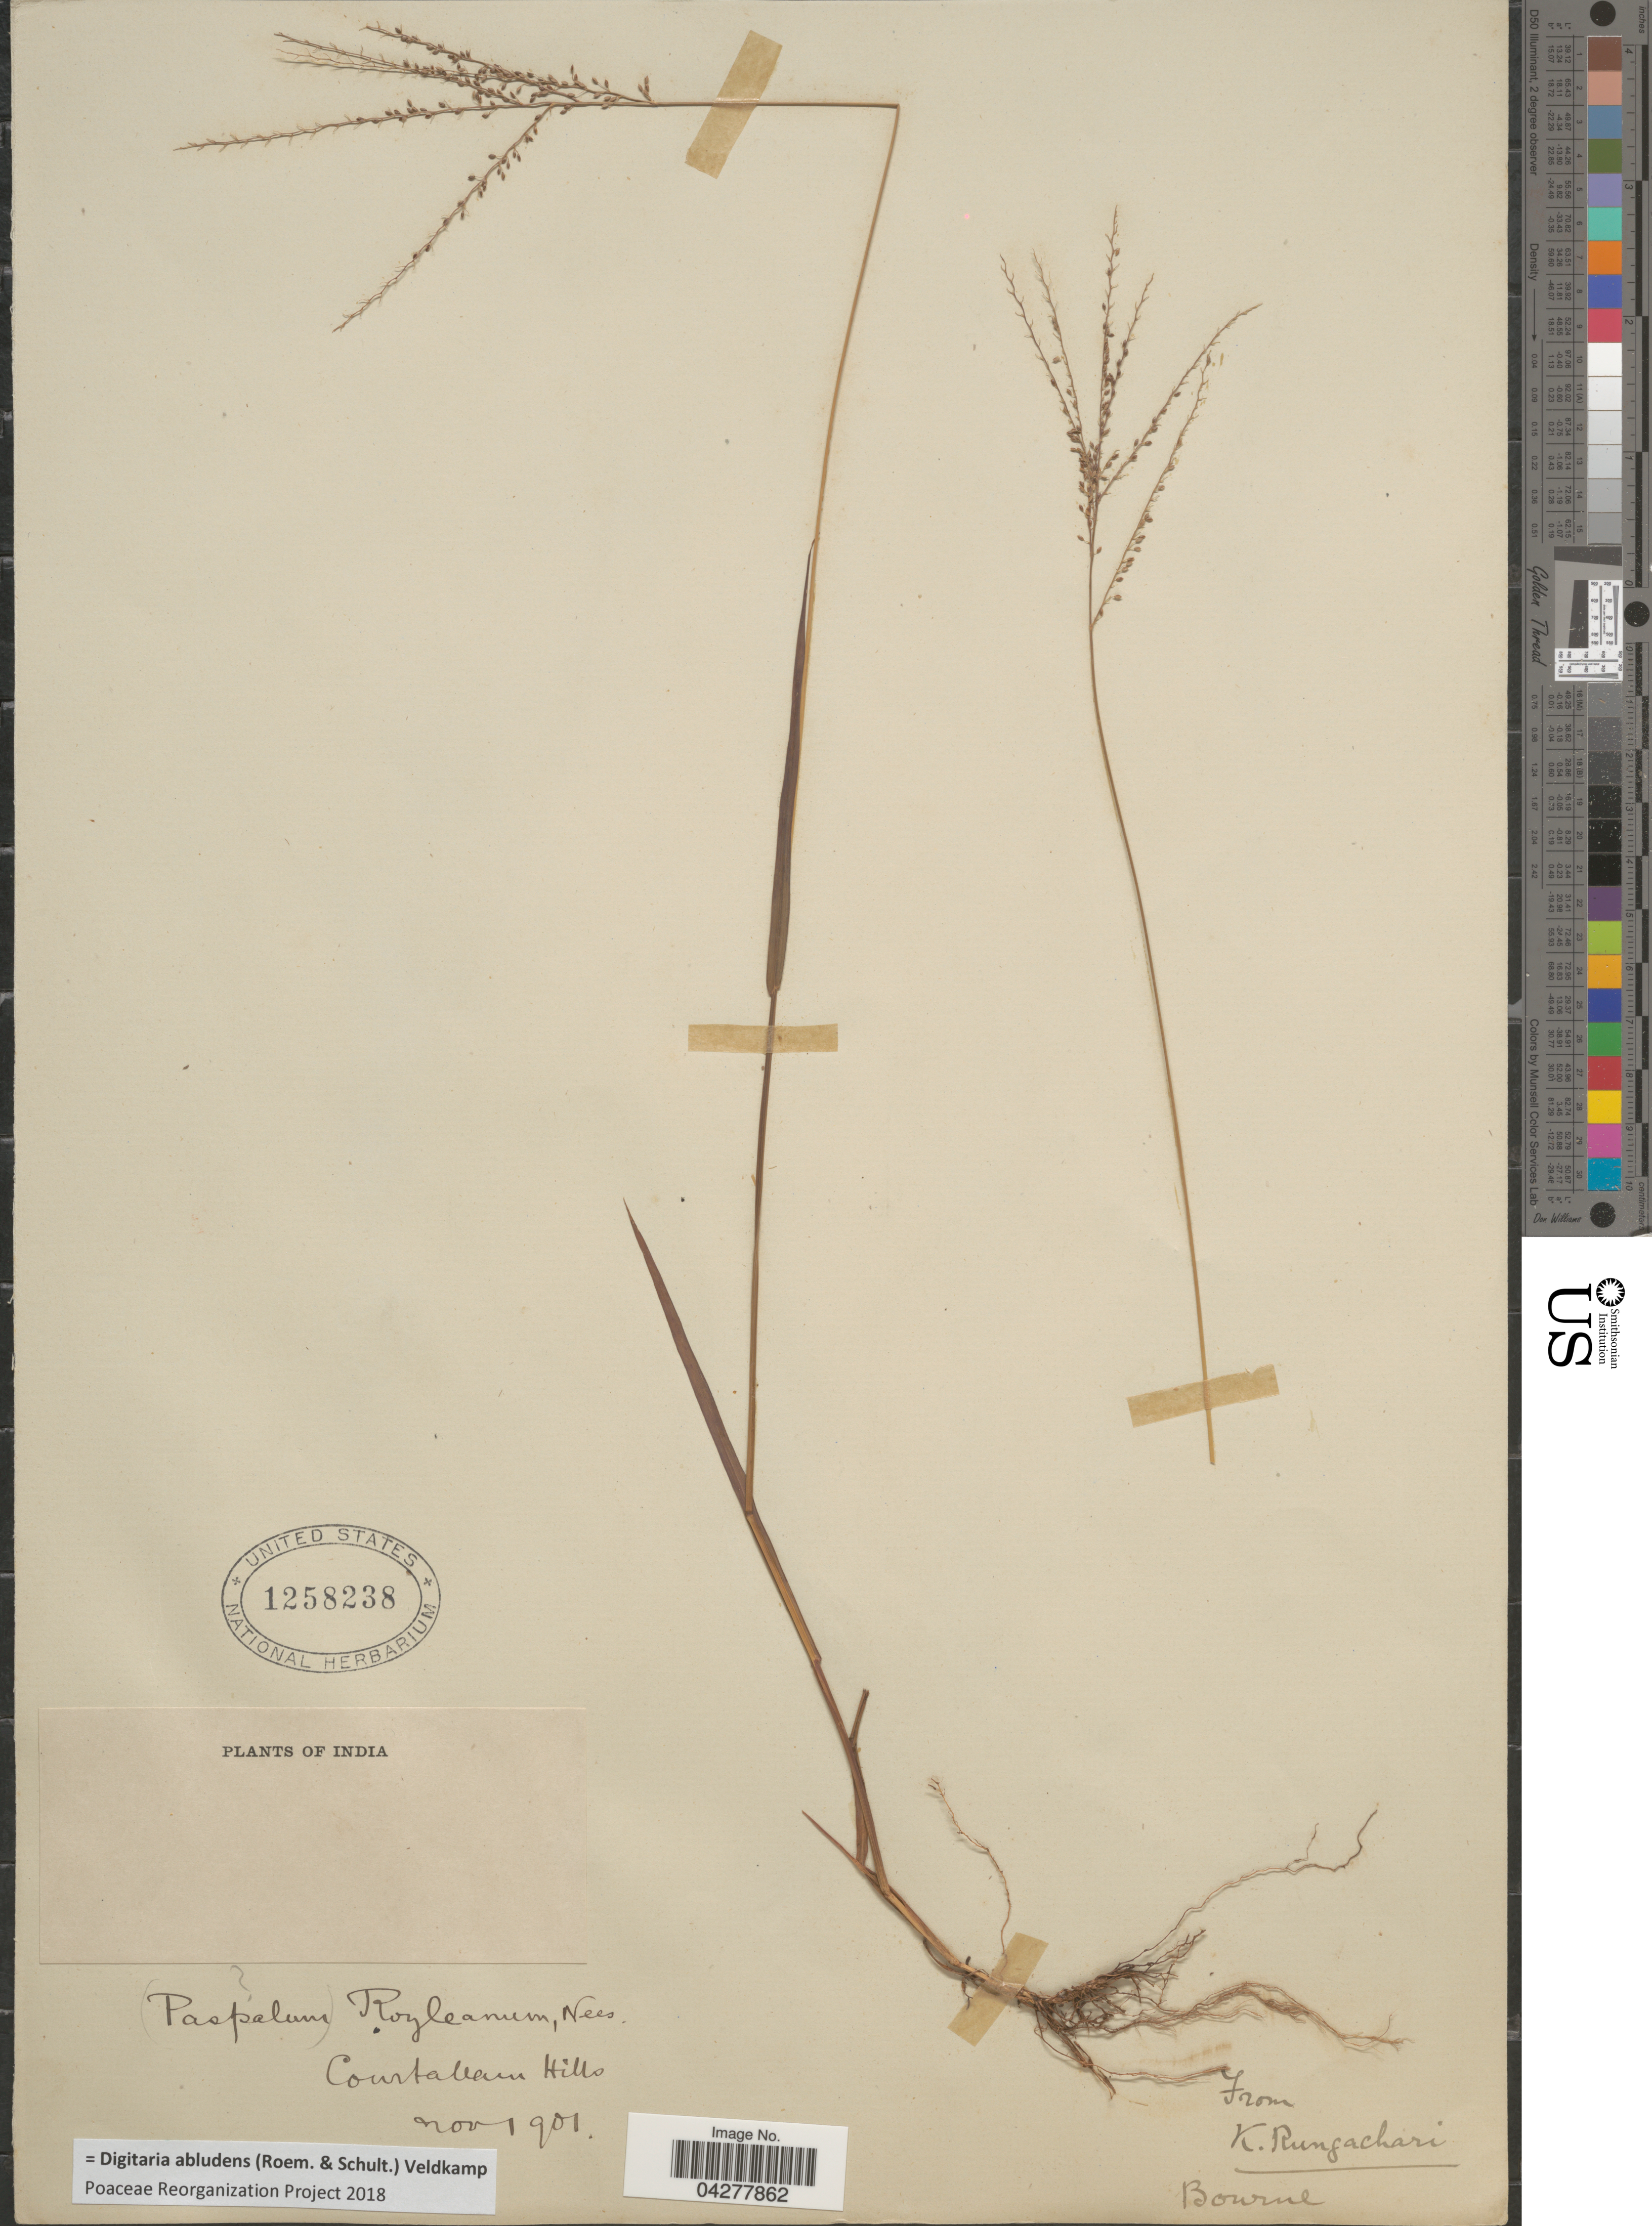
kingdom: Plantae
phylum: Tracheophyta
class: Liliopsida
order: Poales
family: Poaceae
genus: Digitaria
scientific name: Digitaria abludens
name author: (Roem. & Schult.) Veldkamp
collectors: Mrs. Bourne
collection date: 1901-11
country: India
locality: Courtallam Hills.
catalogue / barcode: US 1258238